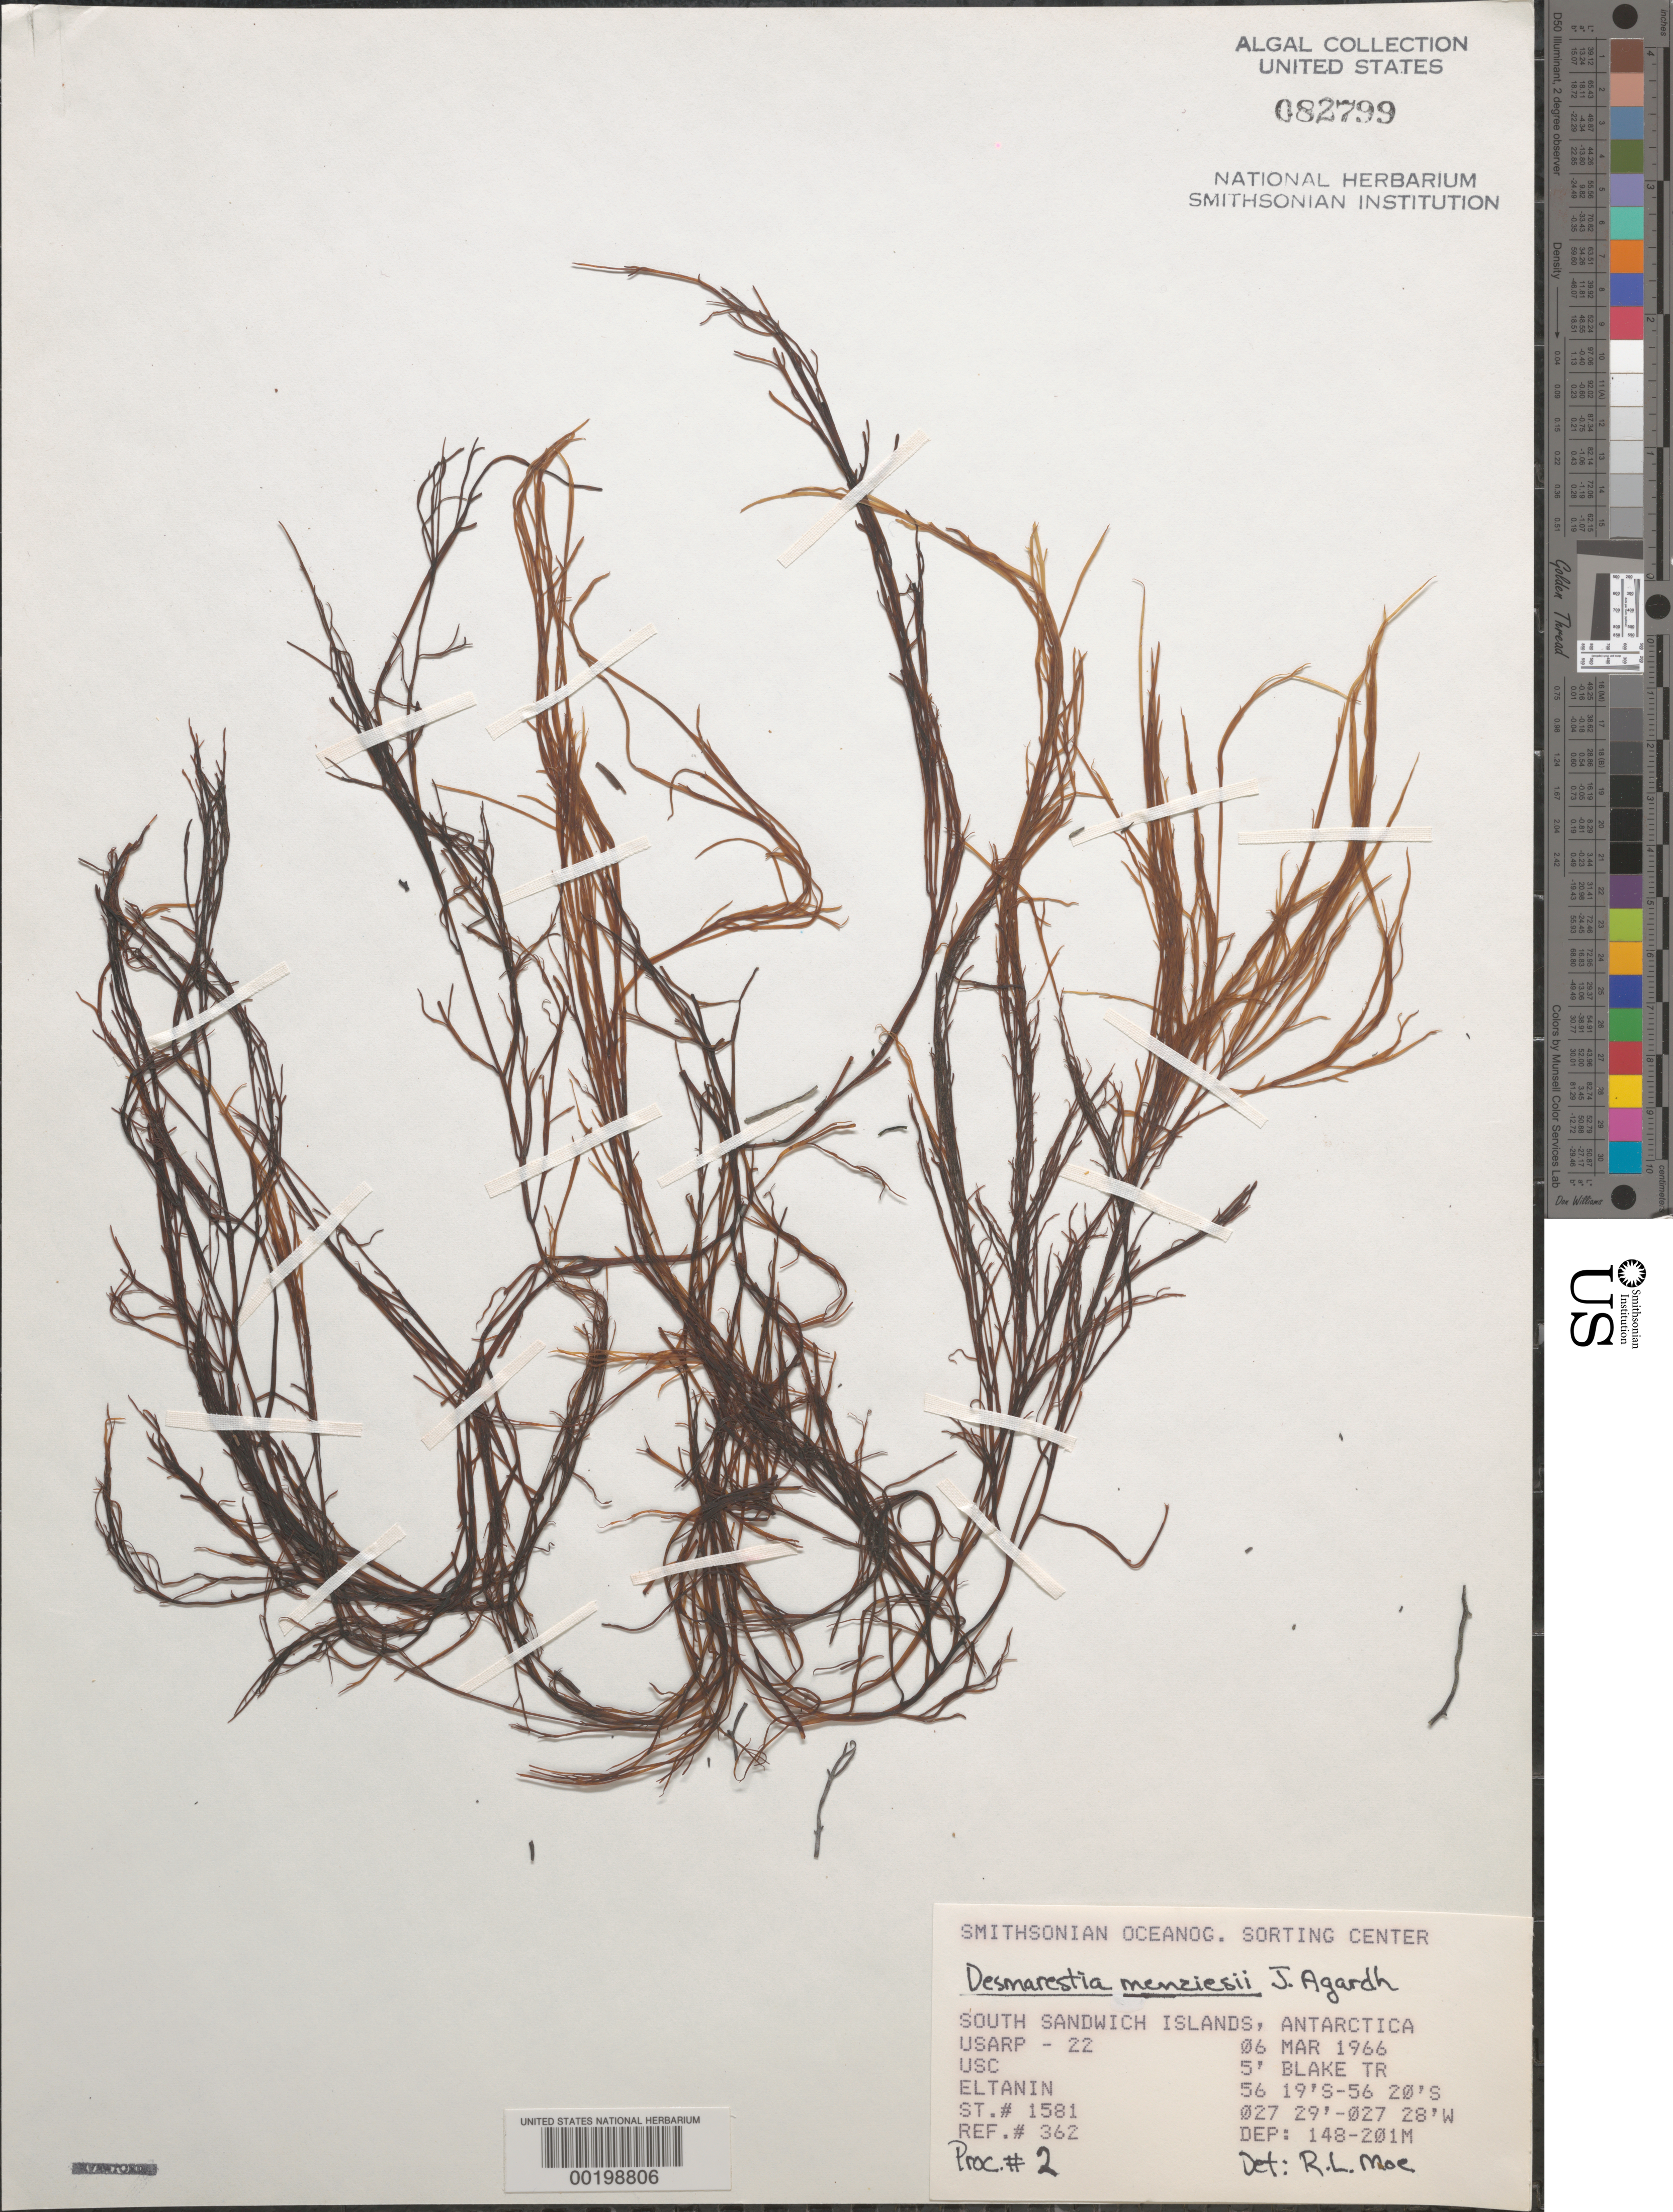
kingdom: Chromista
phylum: Ochrophyta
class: Phaeophyceae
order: Desmarestiales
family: Desmarestiaceae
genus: Desmarestia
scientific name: Desmarestia menziesii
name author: J. Agardh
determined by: Moe, R. L.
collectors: USC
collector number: Station 1581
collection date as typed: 06 Mar 1966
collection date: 1966-03-06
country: Antarctica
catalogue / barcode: US 82799